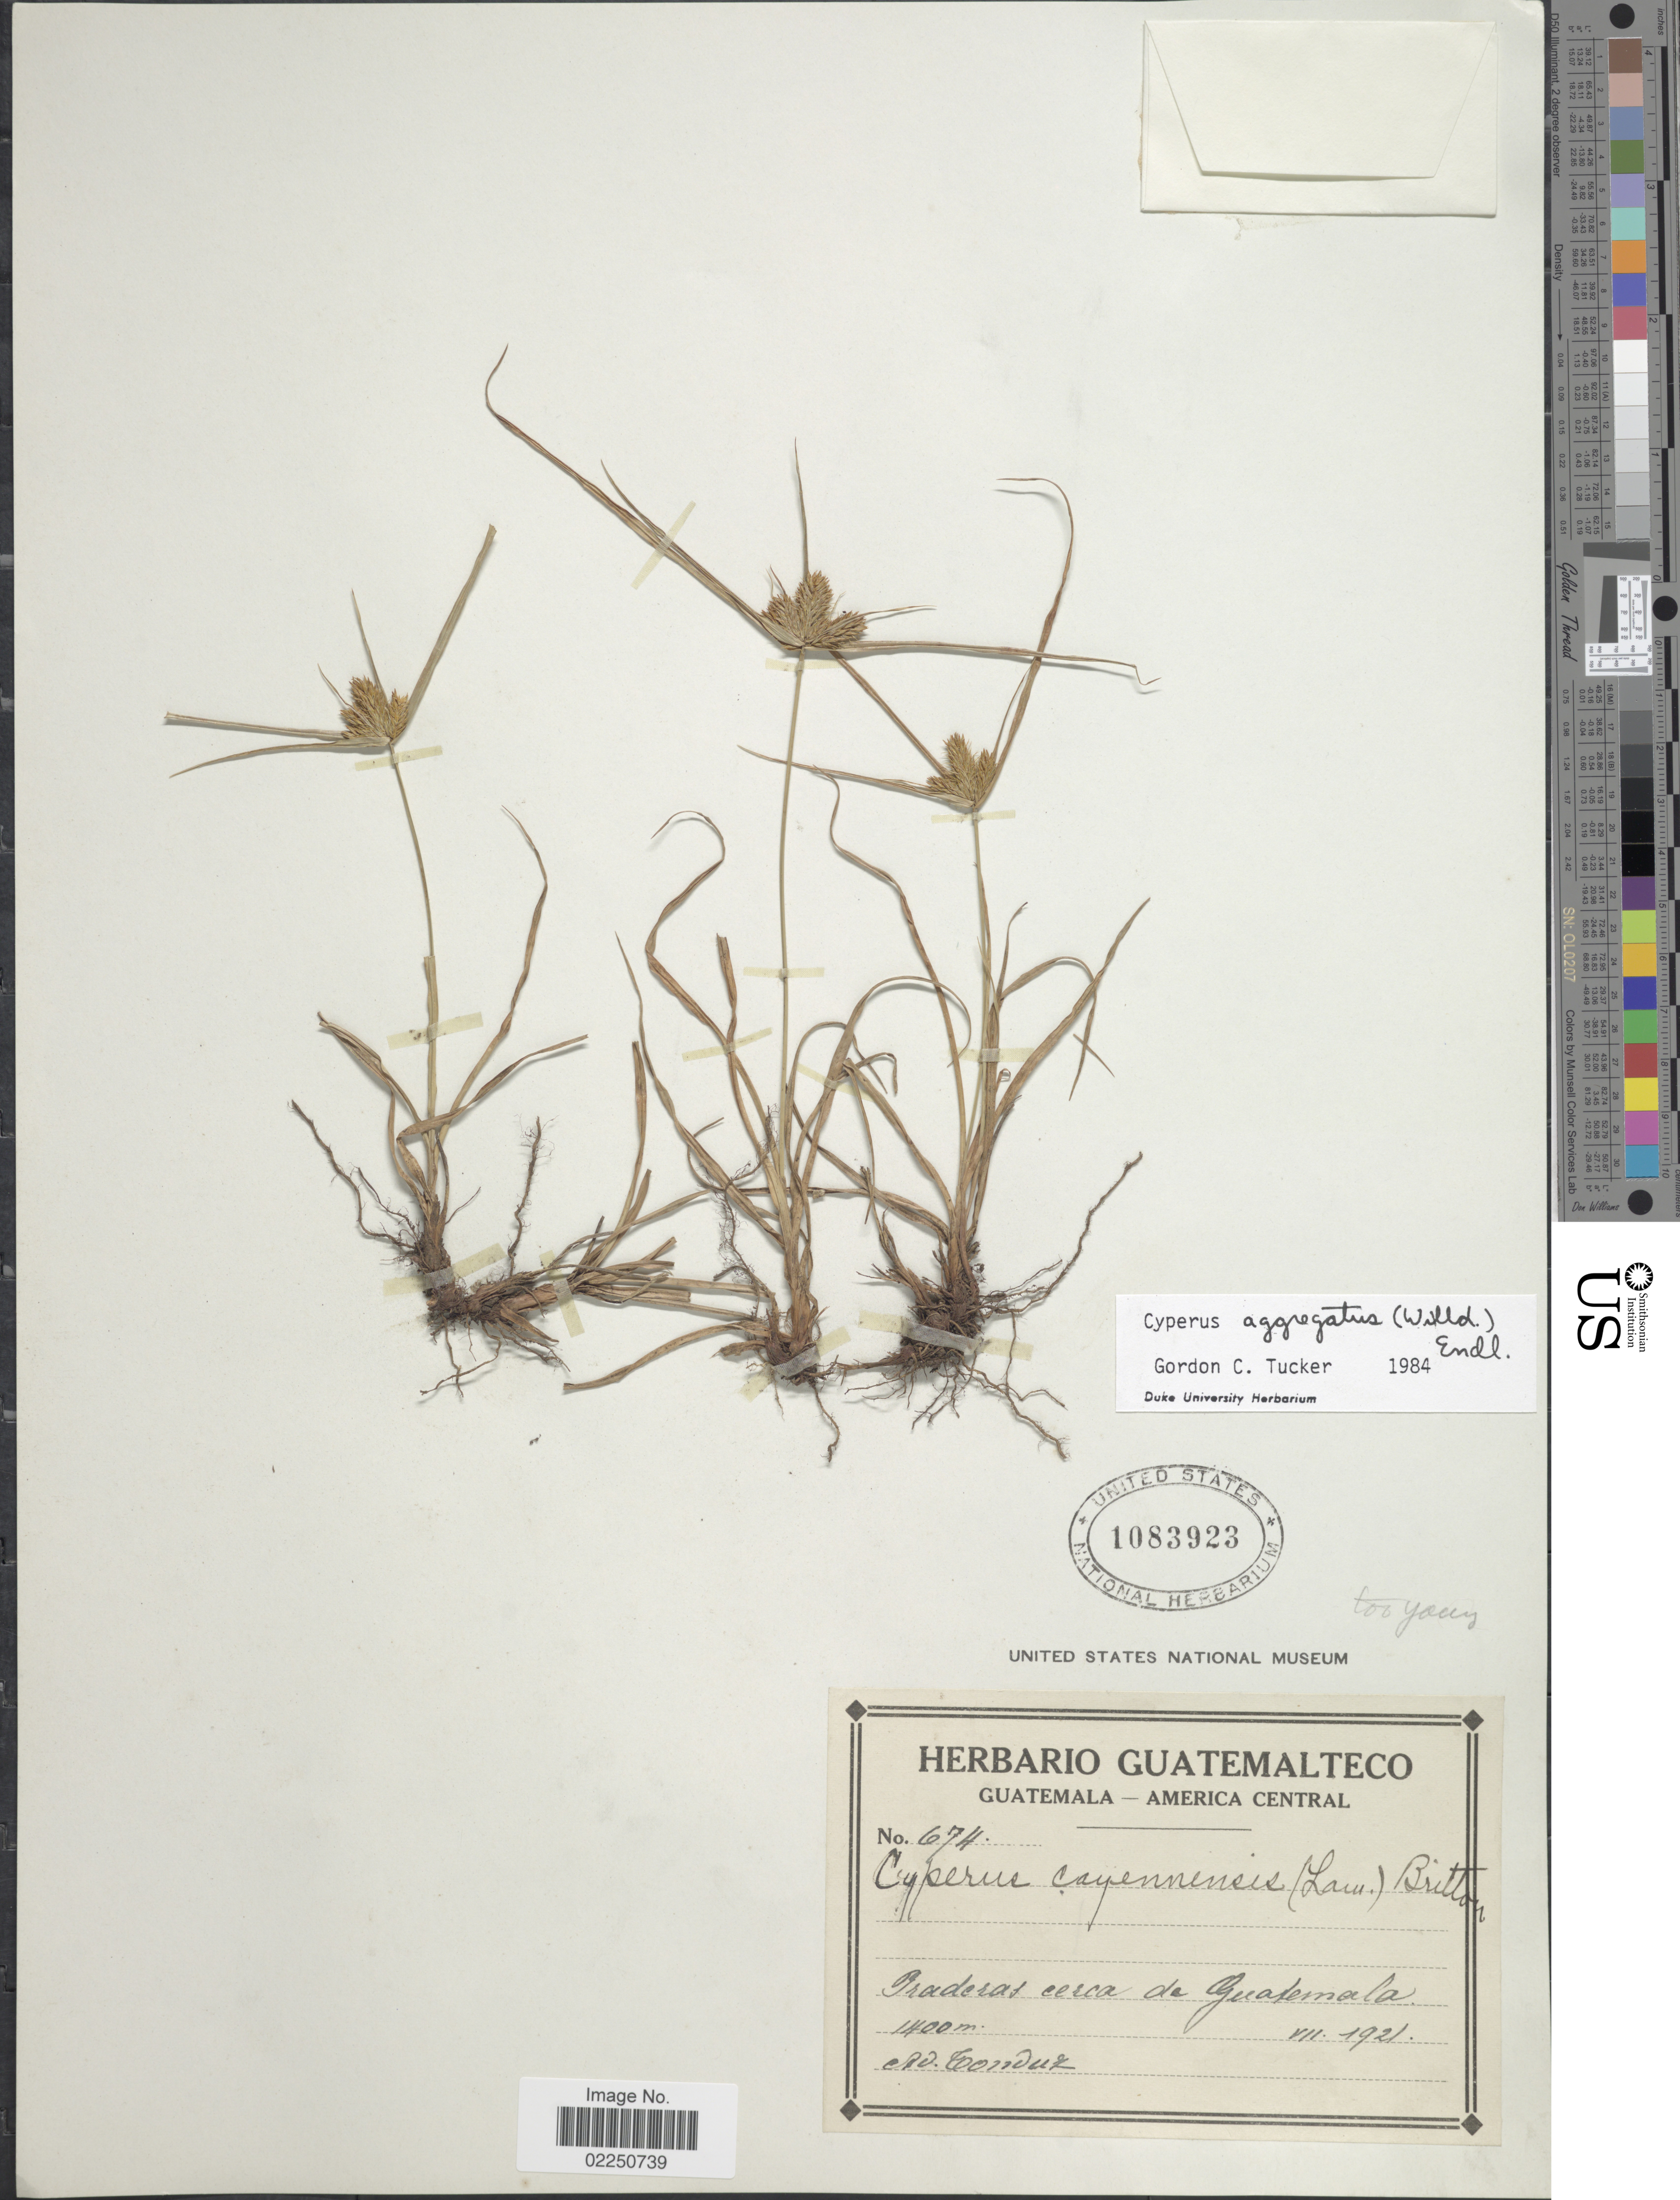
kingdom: Plantae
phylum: Tracheophyta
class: Liliopsida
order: Poales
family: Cyperaceae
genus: Cyperus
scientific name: Cyperus aggregatus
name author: (Willd.) Endl.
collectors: A. Tonduz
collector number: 674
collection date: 1921-07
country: Guatemala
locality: Praderas cerca de Guatemala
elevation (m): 1400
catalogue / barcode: US 1083923